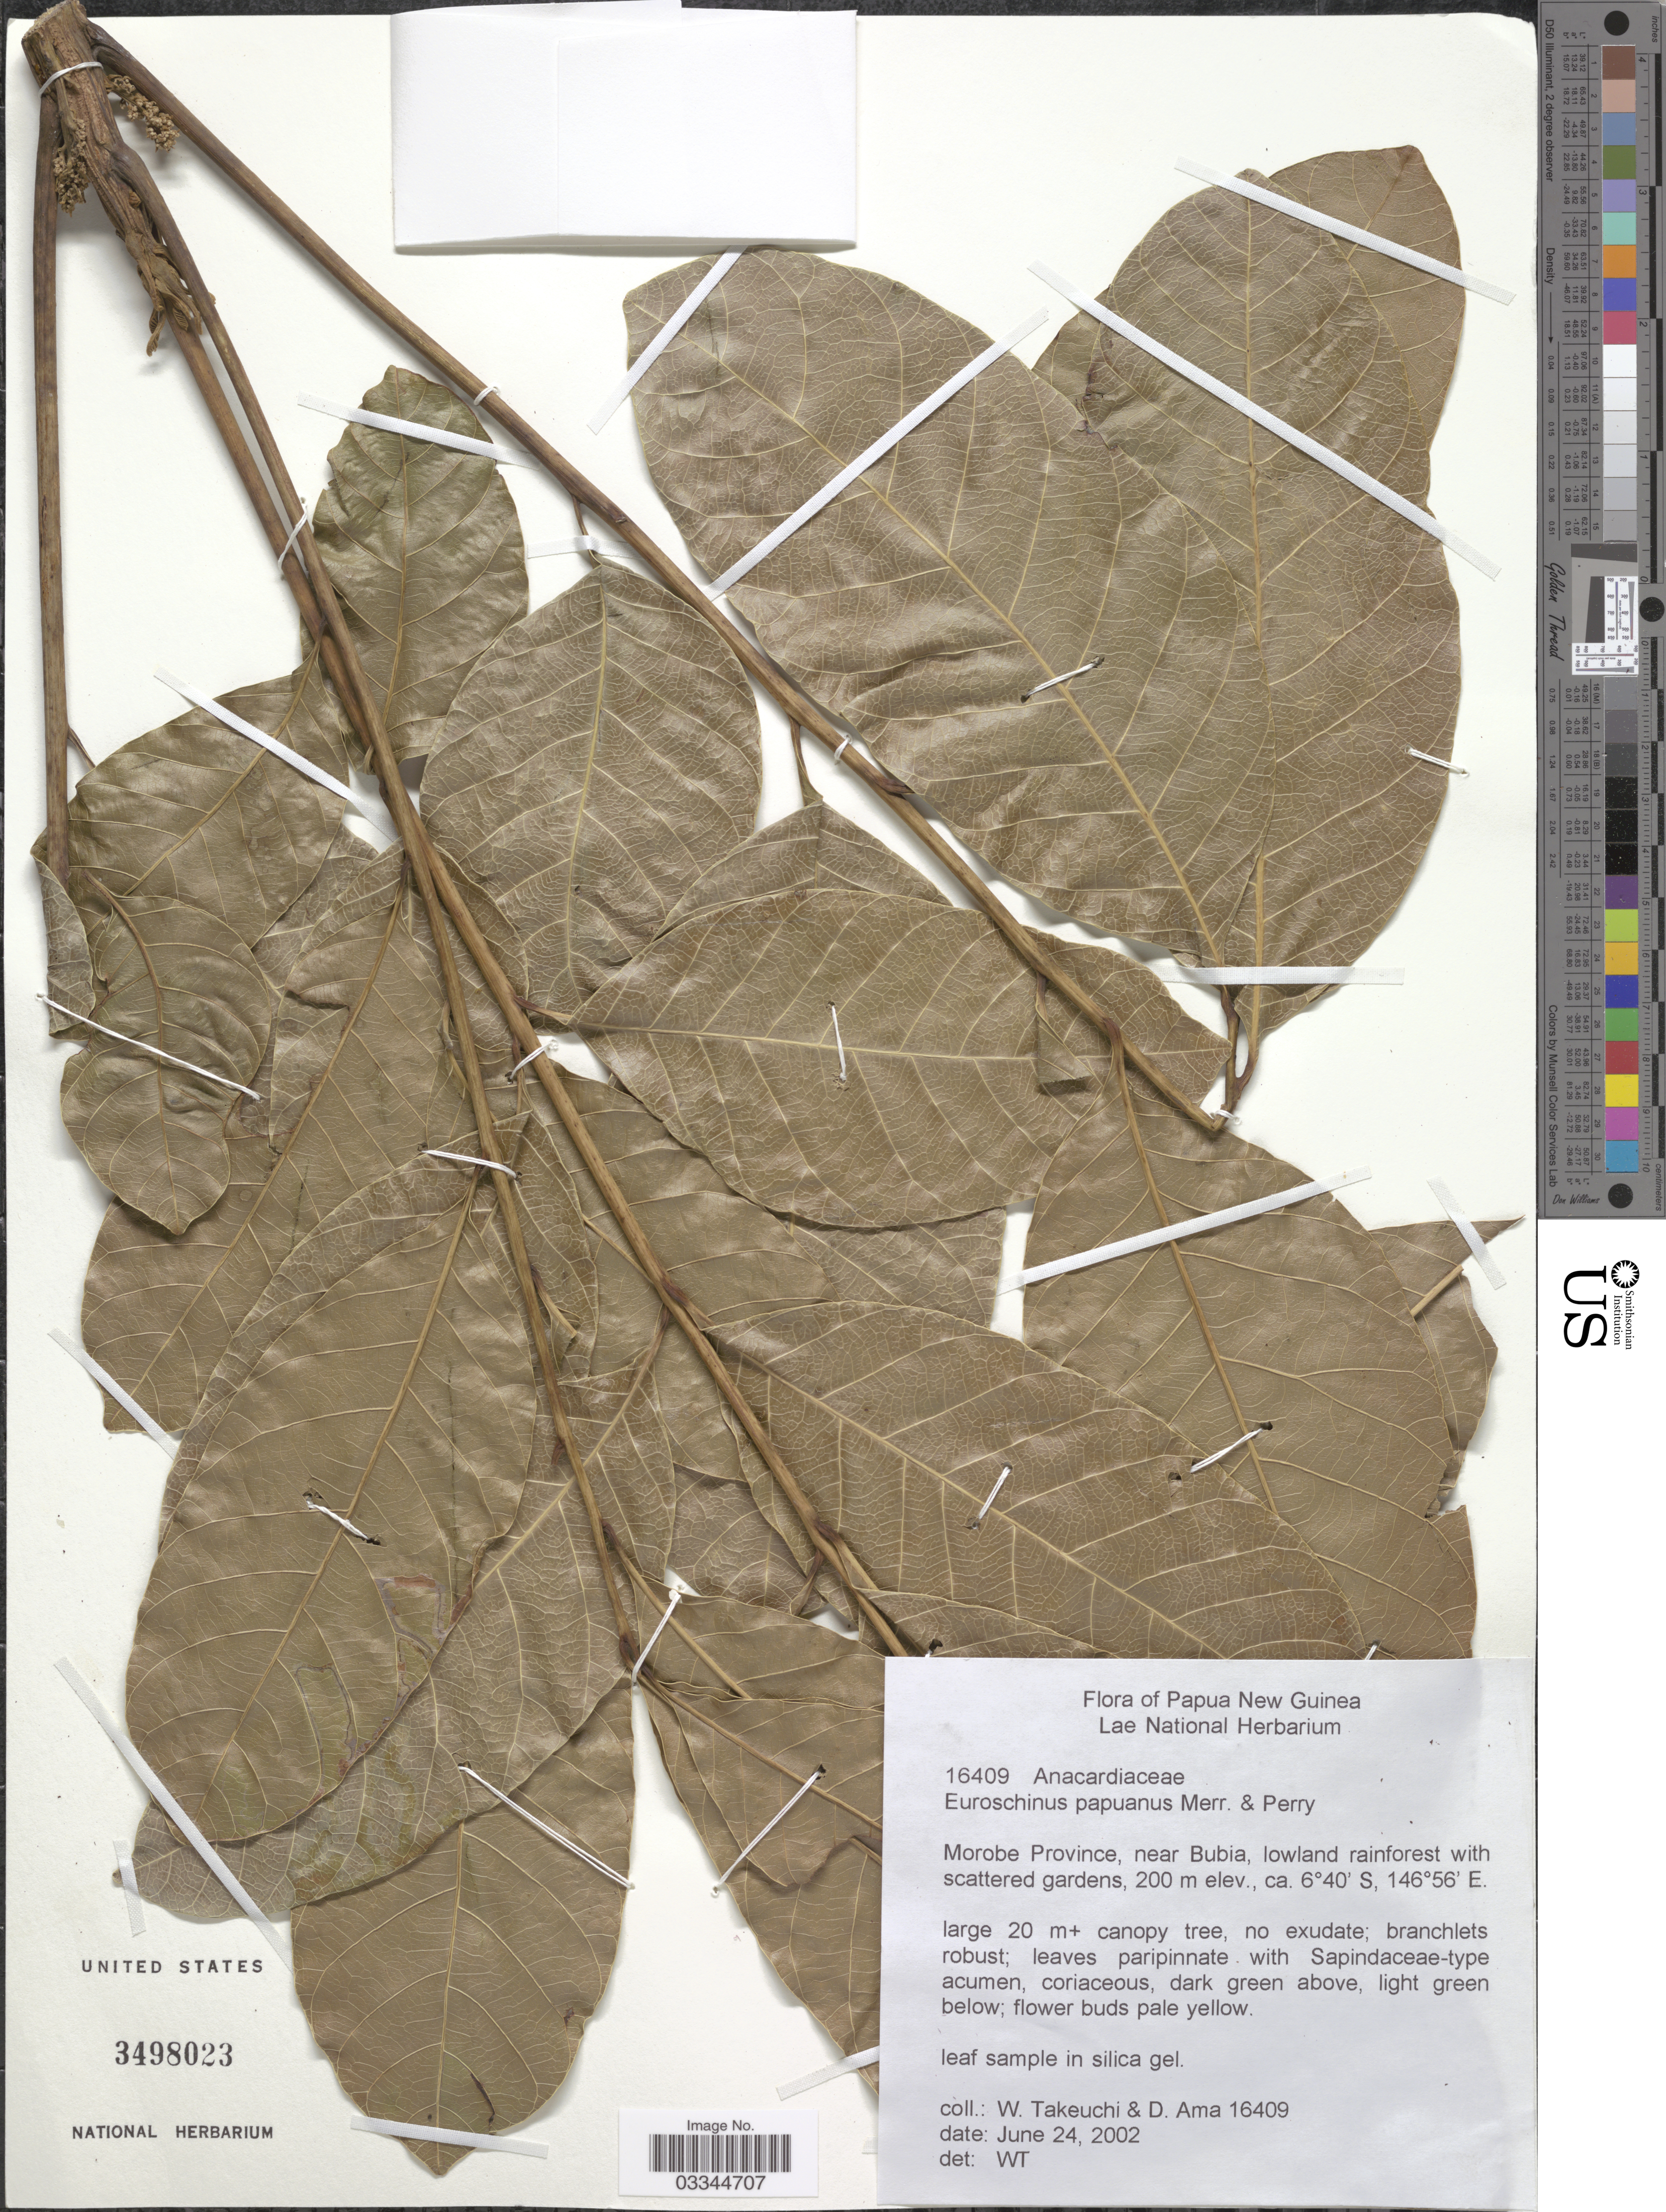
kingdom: Plantae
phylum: Tracheophyta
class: Magnoliopsida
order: Sapindales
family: Anacardiaceae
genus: Euroschinus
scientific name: Euroschinus papuanus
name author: Merr. & L.M. Perry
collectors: W. Takeuchi & D. Ama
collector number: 16409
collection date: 2002-06-24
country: Papua New Guinea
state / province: Morobe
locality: Morobe Province, near Bubia.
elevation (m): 200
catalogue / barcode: US 3498023